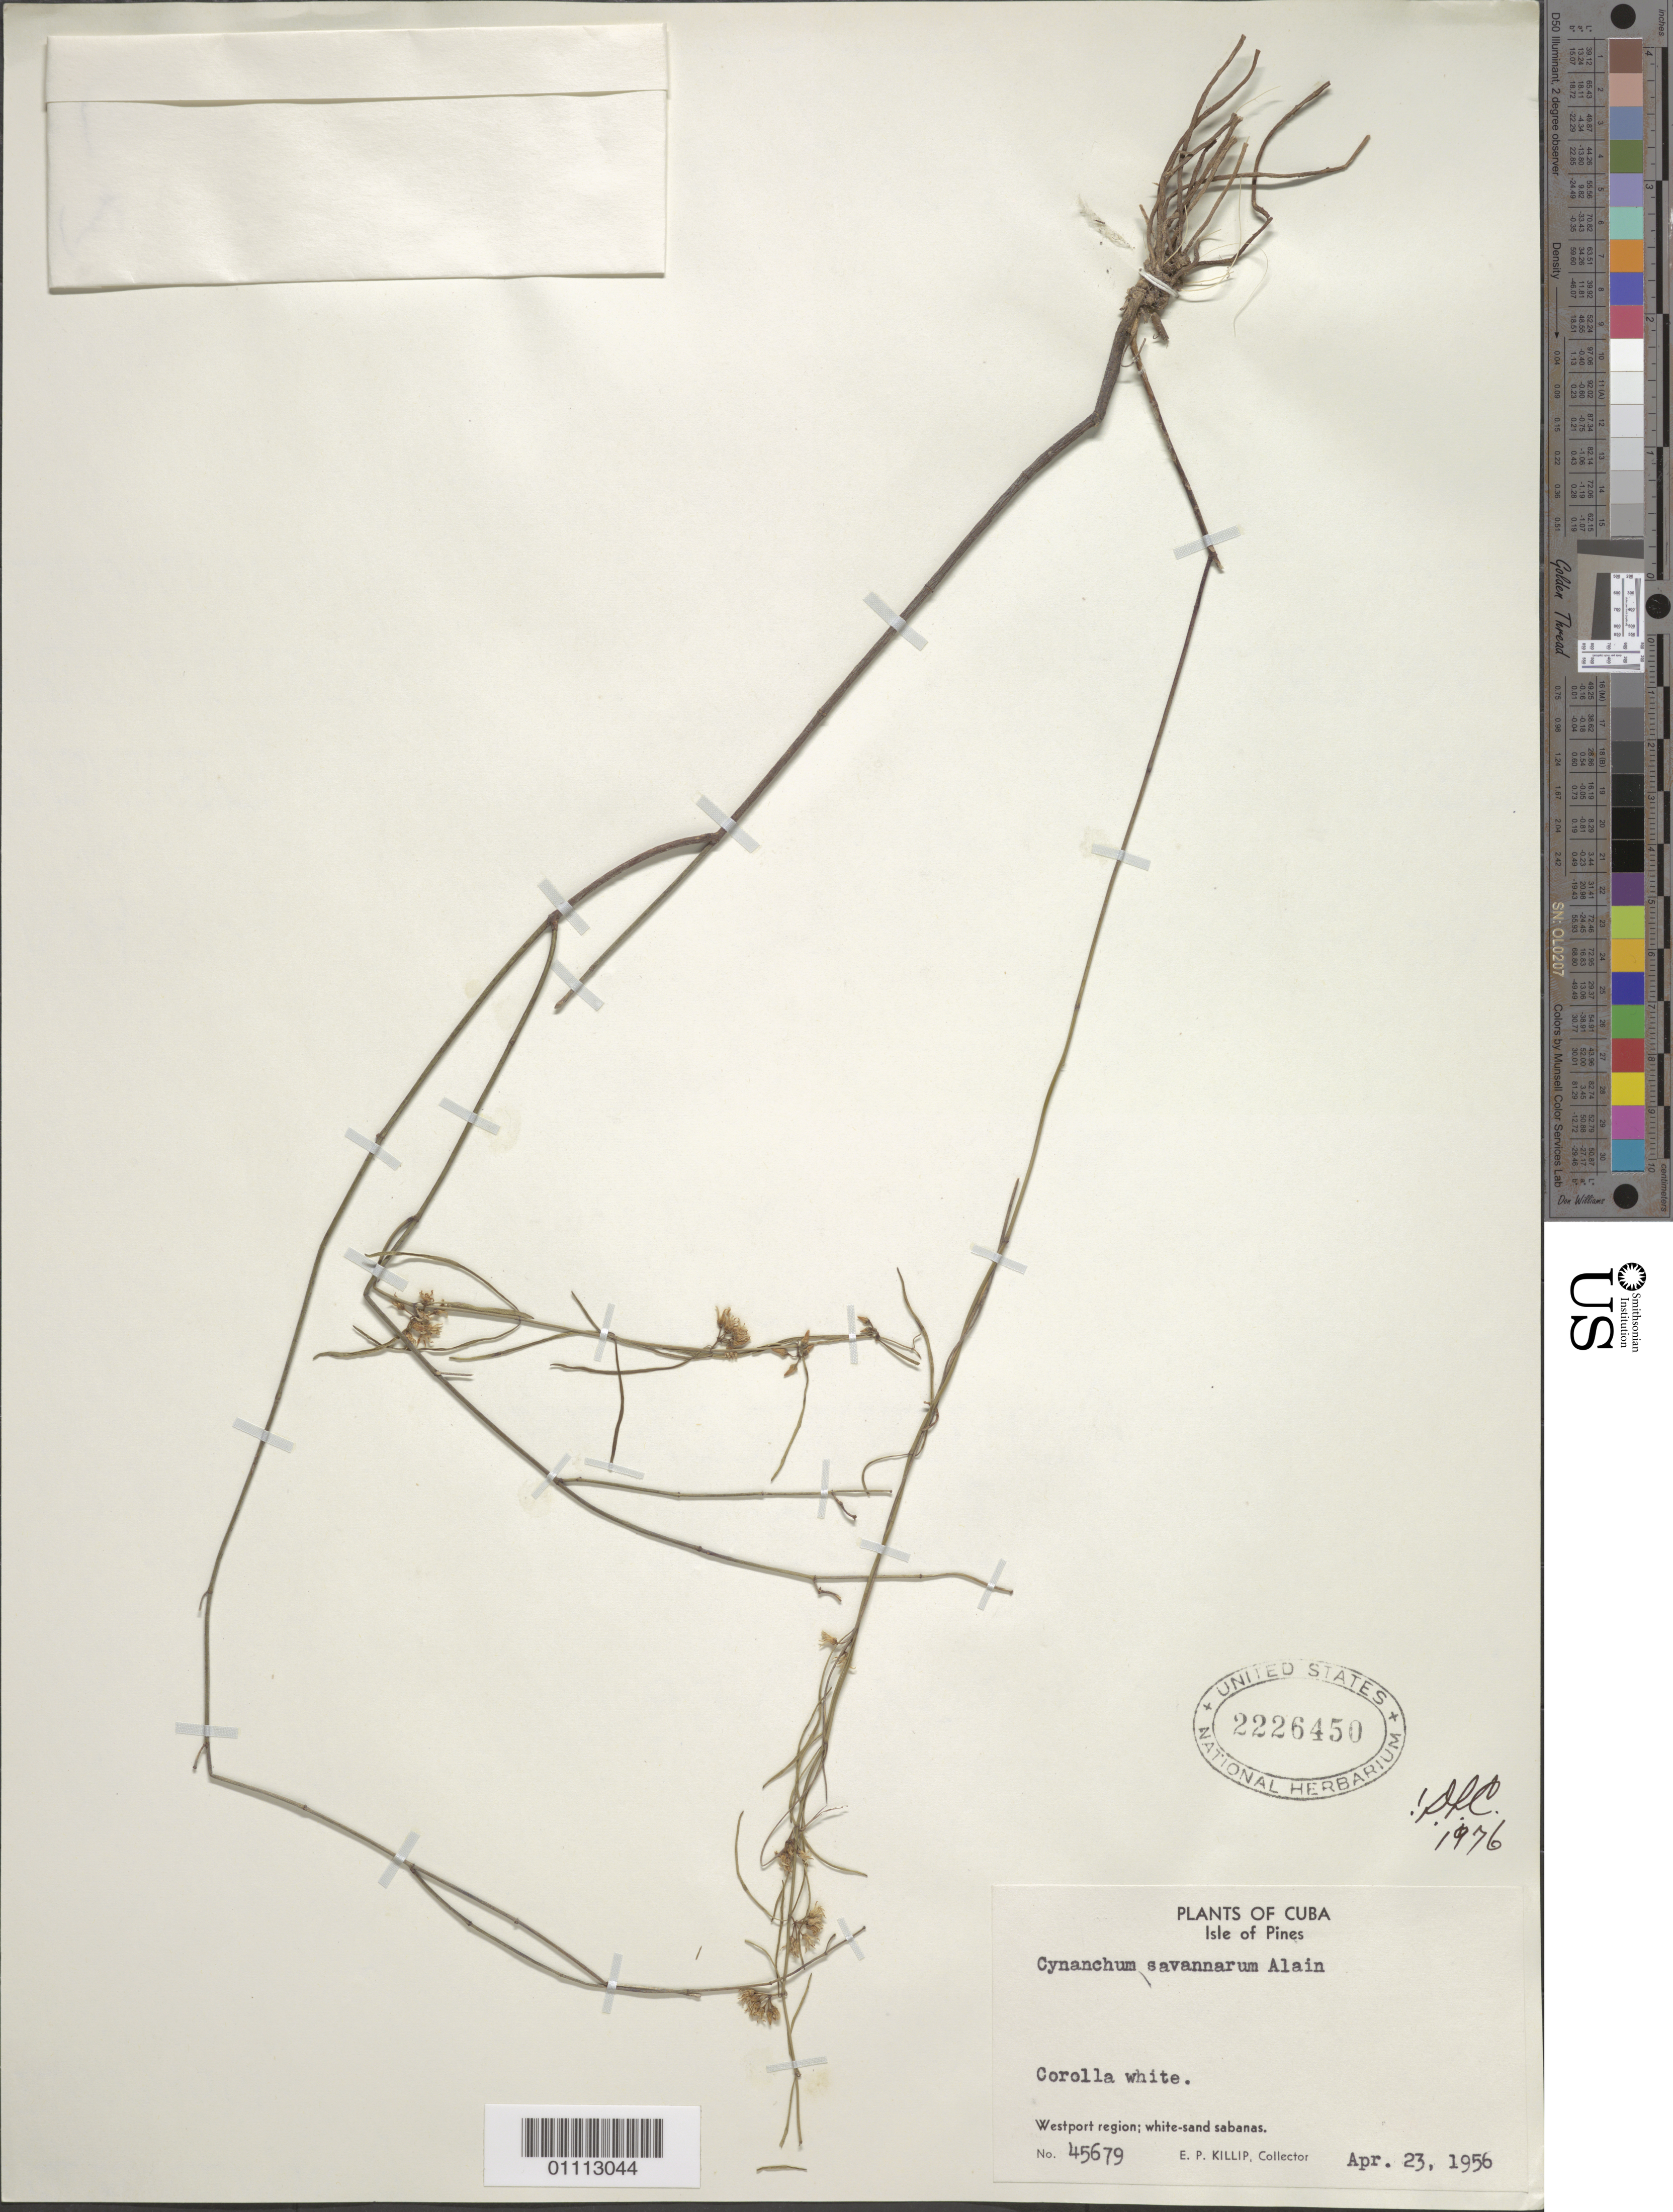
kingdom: Plantae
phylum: Tracheophyta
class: Magnoliopsida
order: Gentianales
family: Apocynaceae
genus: Cynanchum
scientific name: Cynanchum savannarum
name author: Alain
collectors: E. P. Killip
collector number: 45679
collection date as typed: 23 Apr 1956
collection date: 1956-04-23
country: Cuba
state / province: Isla de La Juventud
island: Isla de la Juventud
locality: Westport region; white-sand sabanas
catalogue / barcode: US 2226450